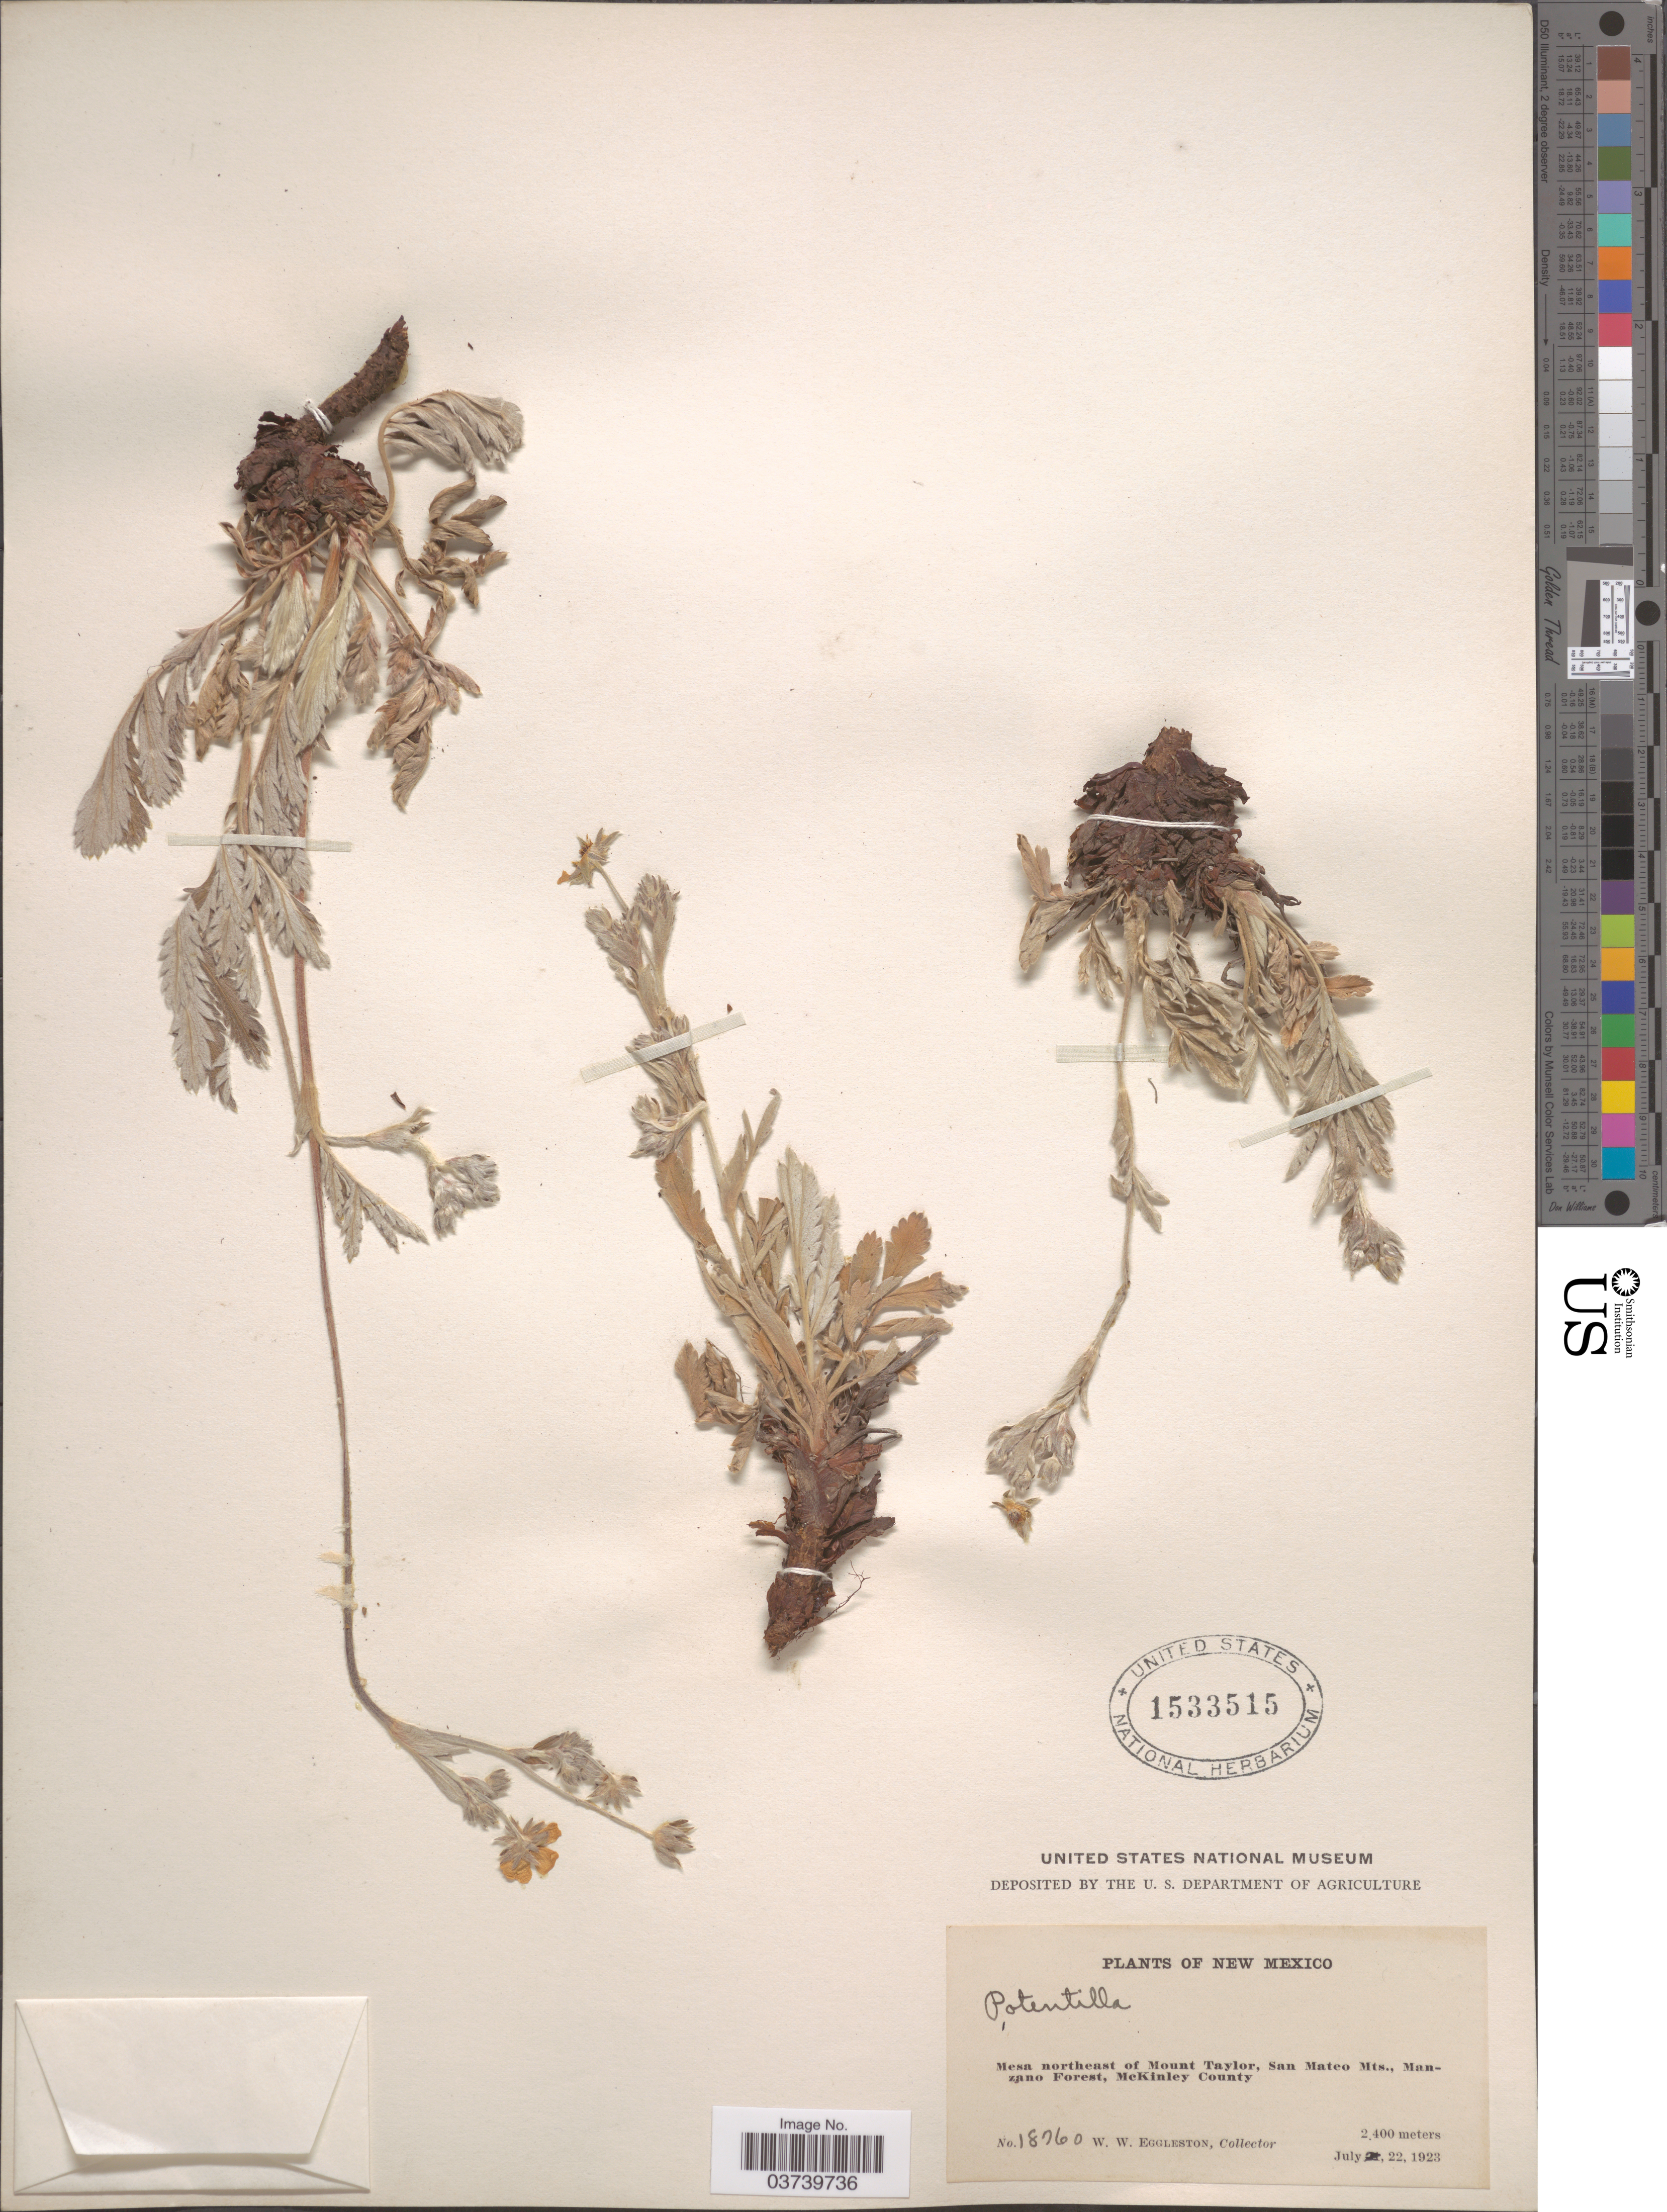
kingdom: Plantae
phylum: Tracheophyta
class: Magnoliopsida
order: Rosales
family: Rosaceae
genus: Potentilla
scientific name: Potentilla hippiana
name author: Lehm.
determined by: Johnston, B. C.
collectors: W. W. Eggleston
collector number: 18760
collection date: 1923-07-22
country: United States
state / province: New Mexico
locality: Mesa northeast of Mount Taylor, San Mateo Mts., Manzano Forest, McKinley County.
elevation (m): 2400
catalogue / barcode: US 1533515